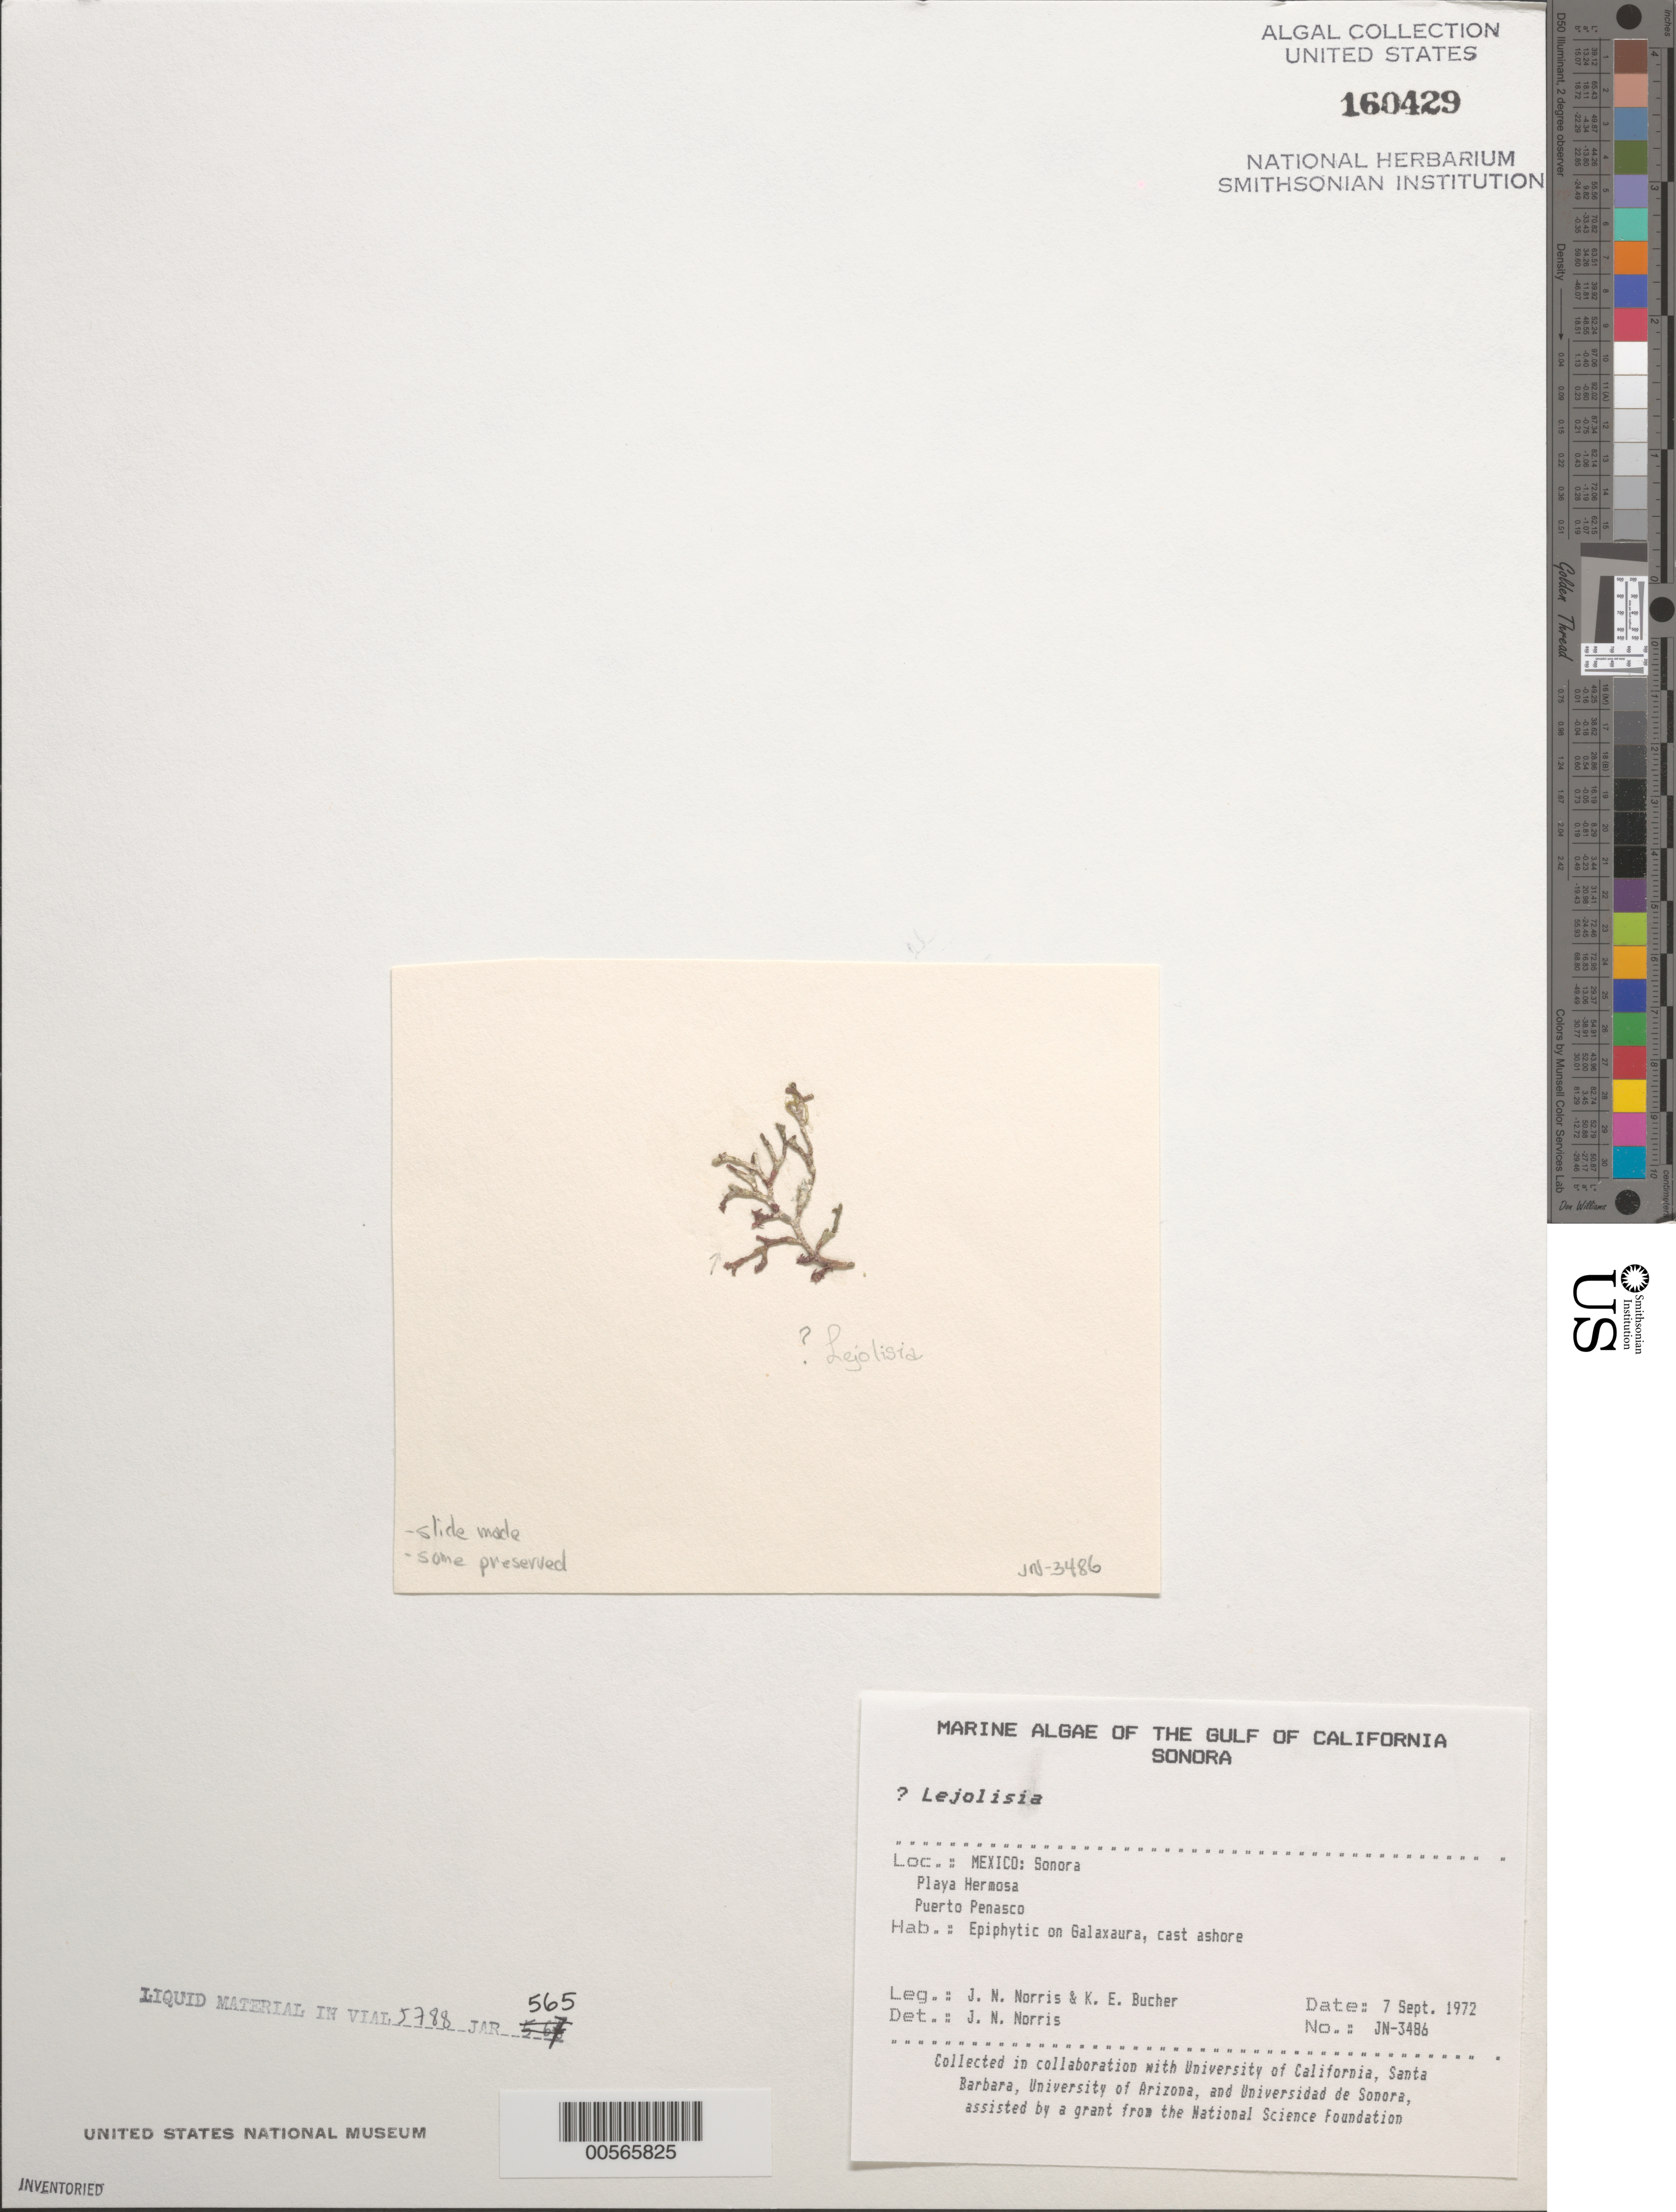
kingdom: Plantae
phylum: Rhodophyta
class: Florideophyceae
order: Ceramiales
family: Wrangeliaceae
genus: Lejolisia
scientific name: Lejolisia sp.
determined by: Norris, James N.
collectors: J. N. Norris & K. E. Bucher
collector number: JN-3486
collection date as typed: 07 Sep 1972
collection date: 1972-09-07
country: Mexico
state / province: Sonora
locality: Playa Hermosa, Puerto Penasco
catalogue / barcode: US 160429